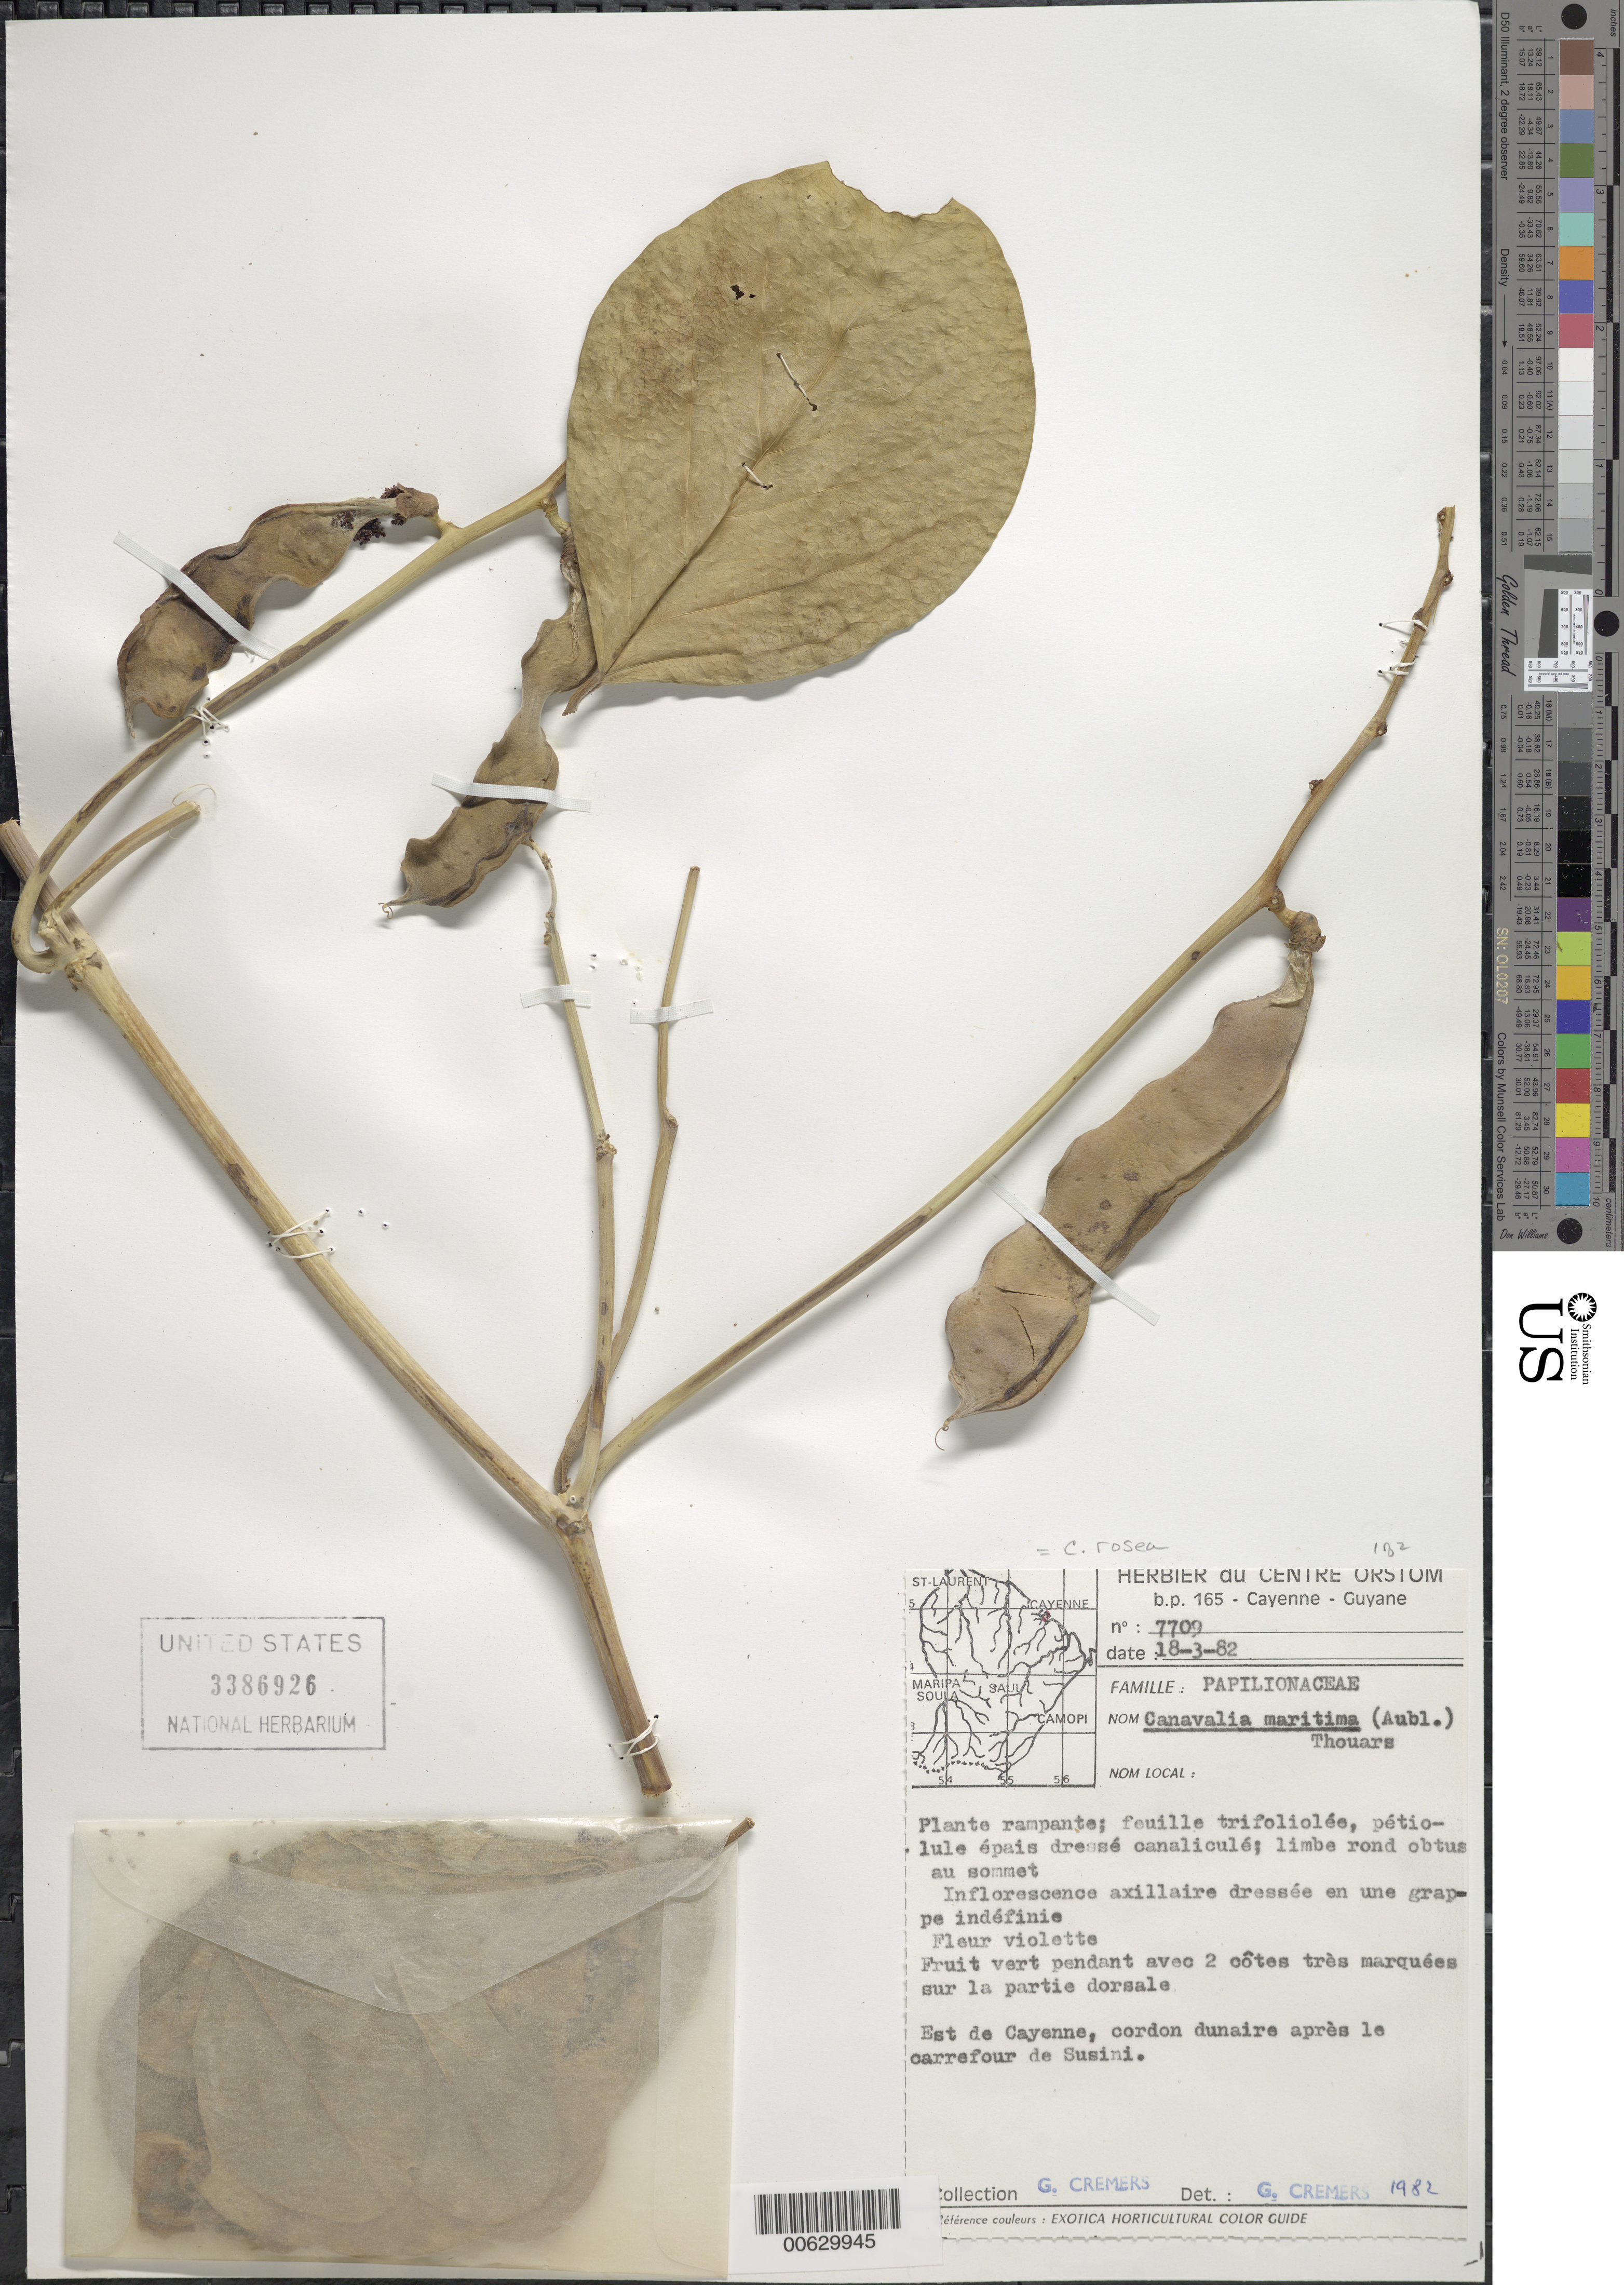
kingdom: Plantae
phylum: Tracheophyta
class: Magnoliopsida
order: Fabales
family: Fabaceae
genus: Canavalia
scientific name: Canavalia rosea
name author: (Sw.) DC.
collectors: G. Cremers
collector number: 7709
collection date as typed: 18-Mar-82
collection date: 1982-03-18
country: French Guiana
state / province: Cayenne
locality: Cayenne, E of, road to Susini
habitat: Roadside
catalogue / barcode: US 3386926